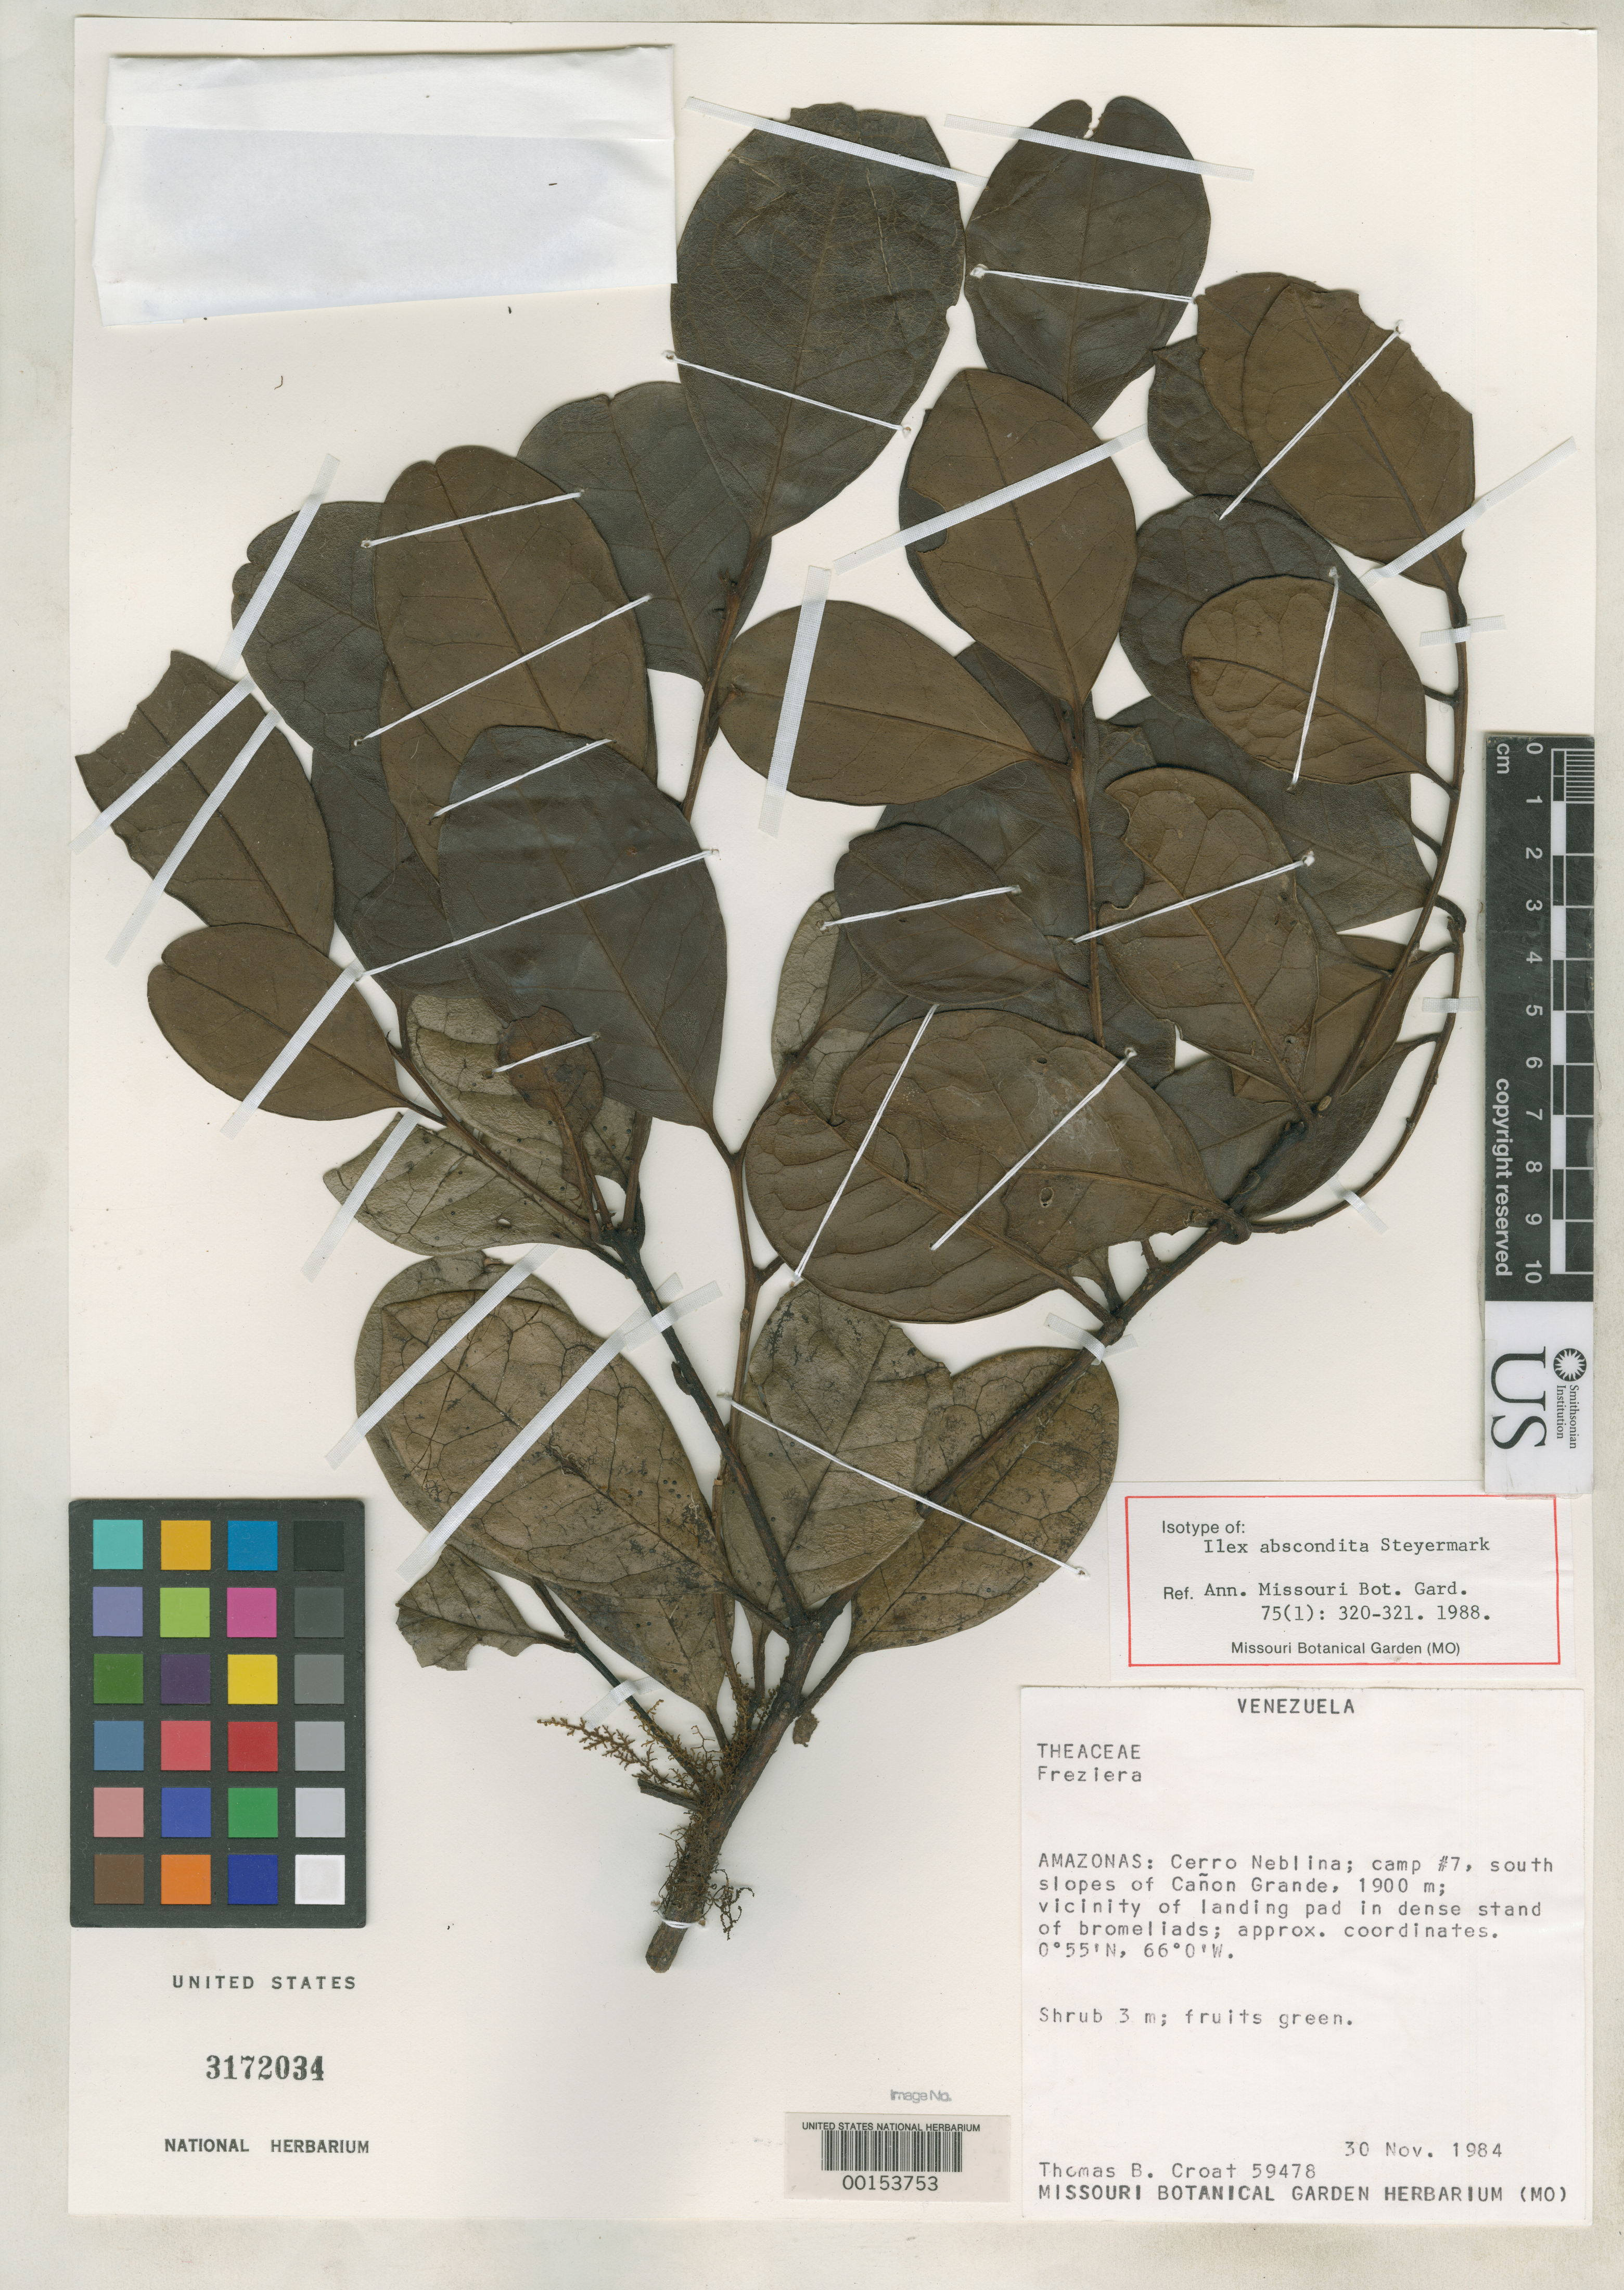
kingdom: Plantae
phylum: Tracheophyta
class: Magnoliopsida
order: Aquifoliales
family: Aquifoliaceae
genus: Ilex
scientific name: Ilex abscondita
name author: Steyerm.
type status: Isotype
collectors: T. B. Croat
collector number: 59478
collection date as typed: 30 Nov 1984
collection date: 1984-11-30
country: Venezuela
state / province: Amazonas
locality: Cerro Neblina, Camp # 7, s slopes of Canon Grande.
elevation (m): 1900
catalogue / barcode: US 3172034